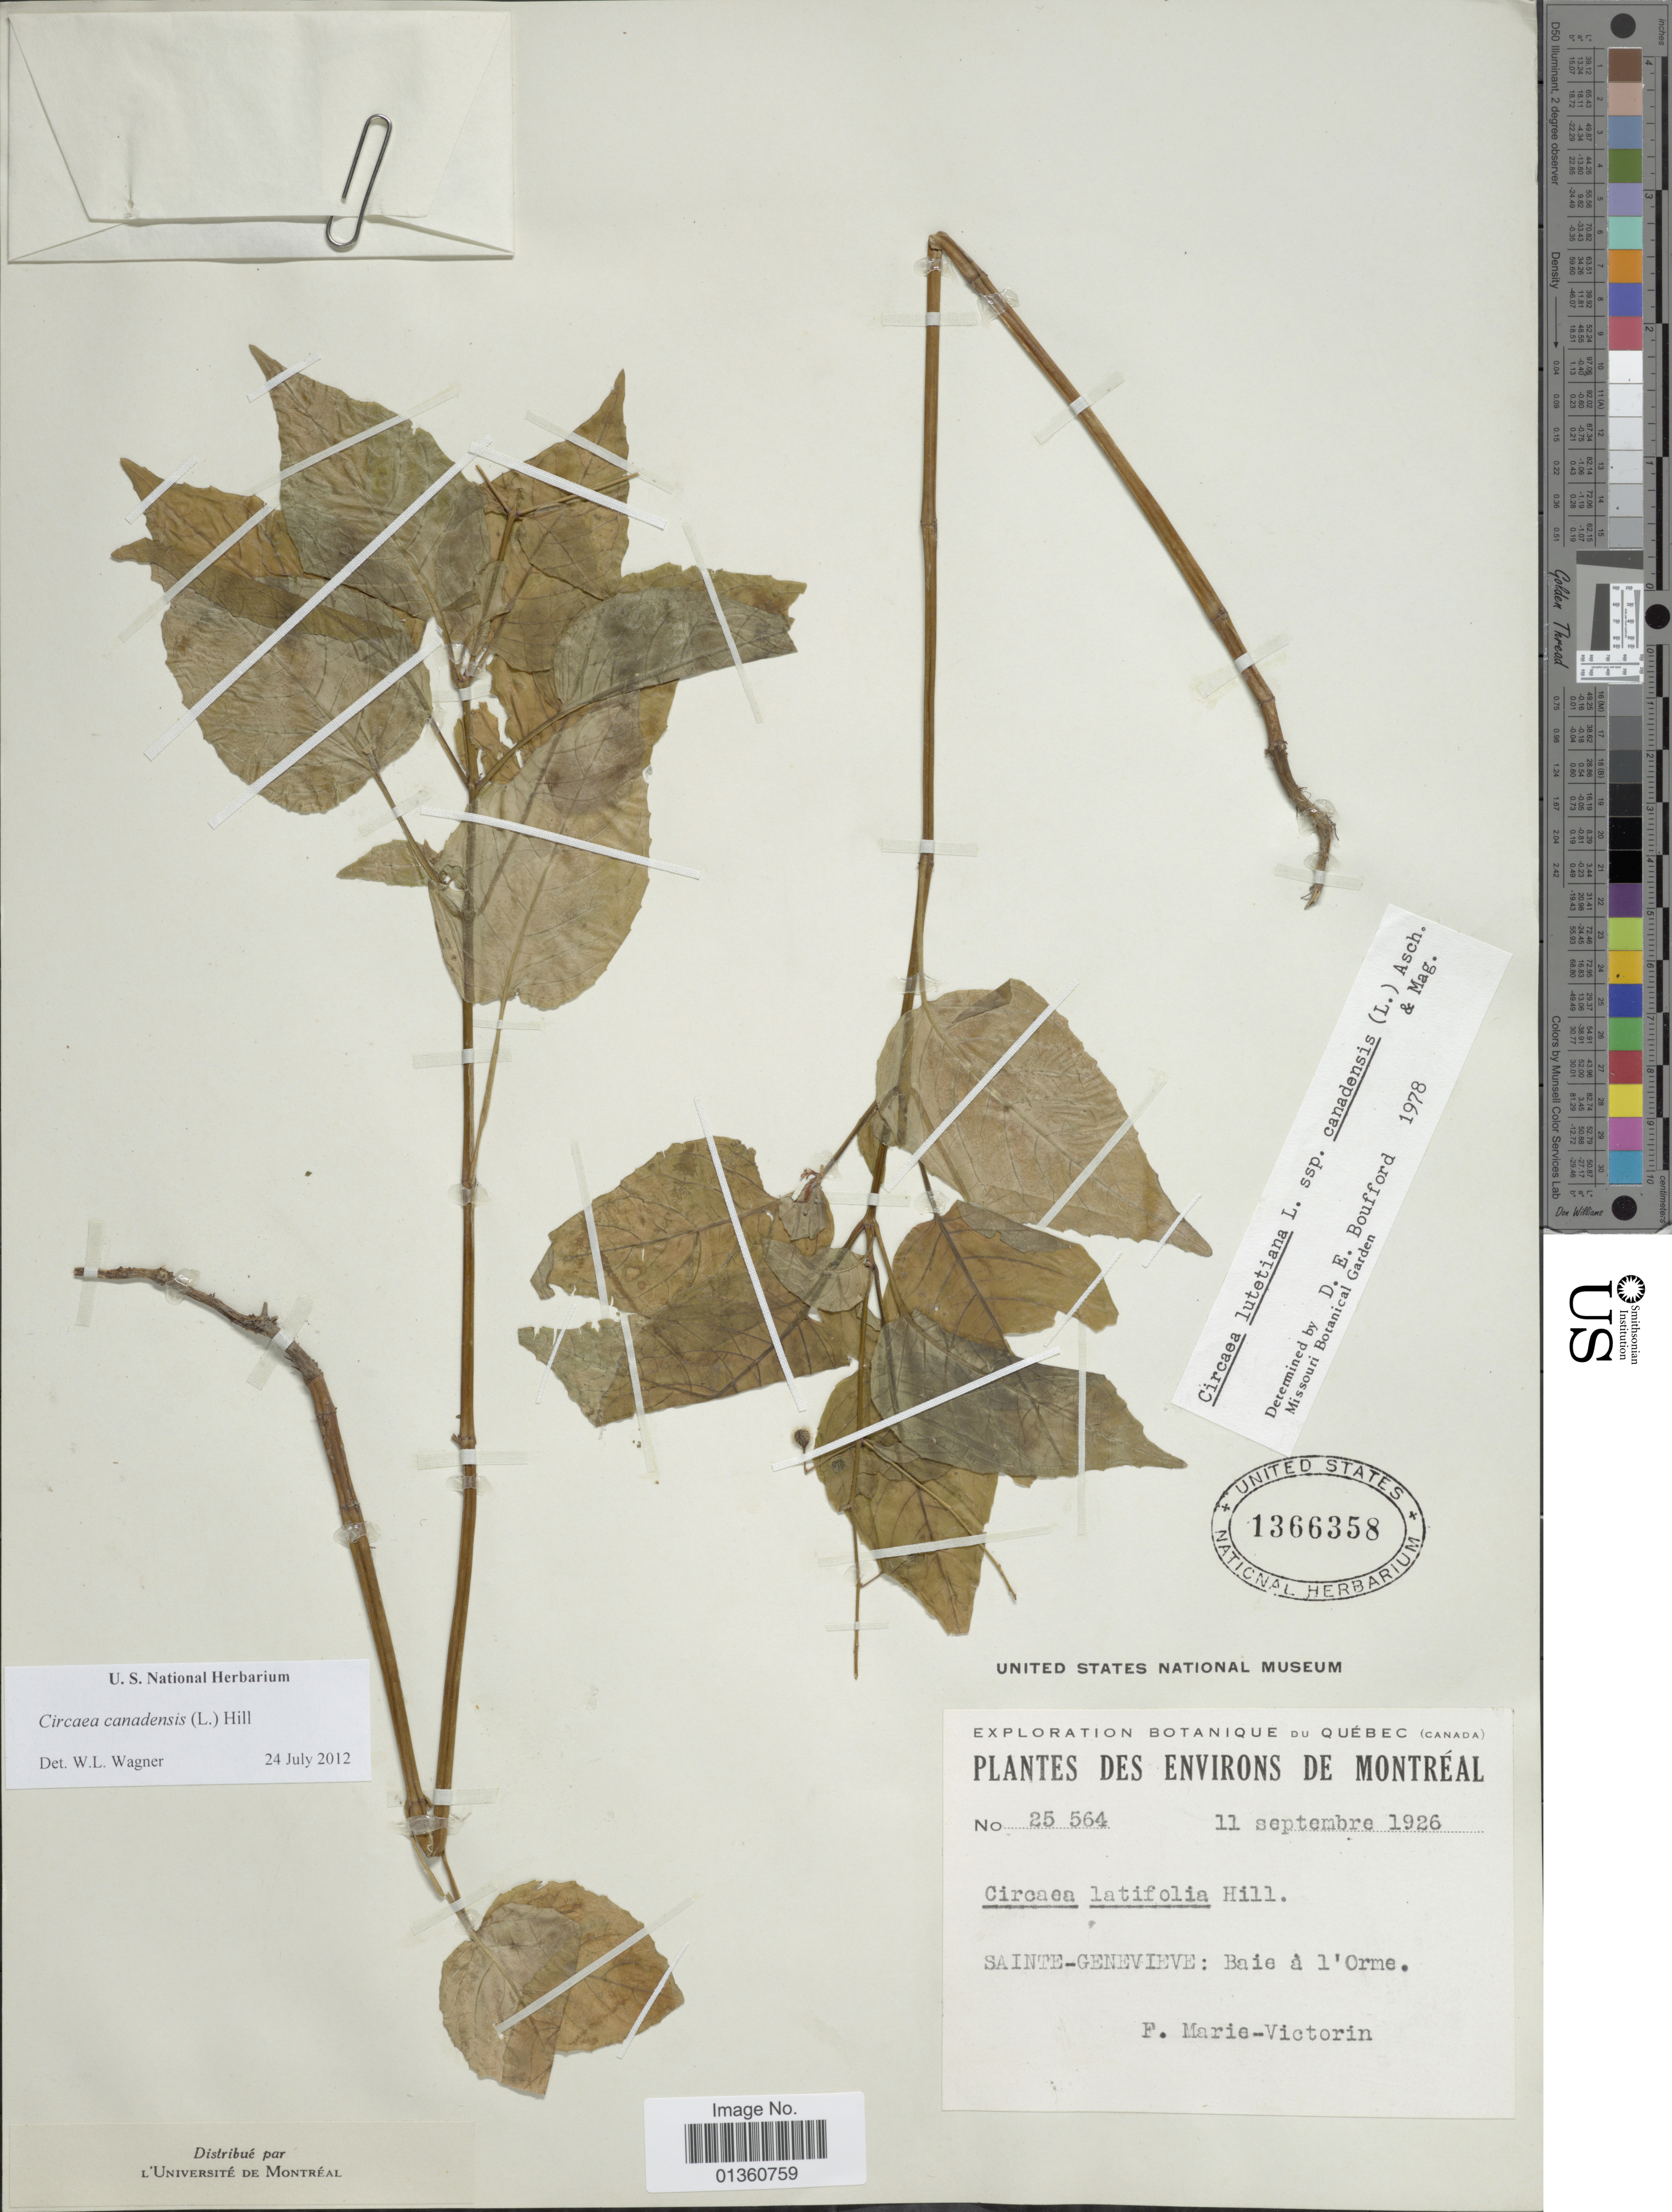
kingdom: Plantae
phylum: Tracheophyta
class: Magnoliopsida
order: Myrtales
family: Onagraceae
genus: Circaea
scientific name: Circaea canadensis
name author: (L.) Hill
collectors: Fr. Marie-Victorin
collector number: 25564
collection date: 1926-09-11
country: Canada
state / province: Quebec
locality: Environs de Montréal. Sainte-Genevieve: Baie à l'Orme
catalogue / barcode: US 1366358